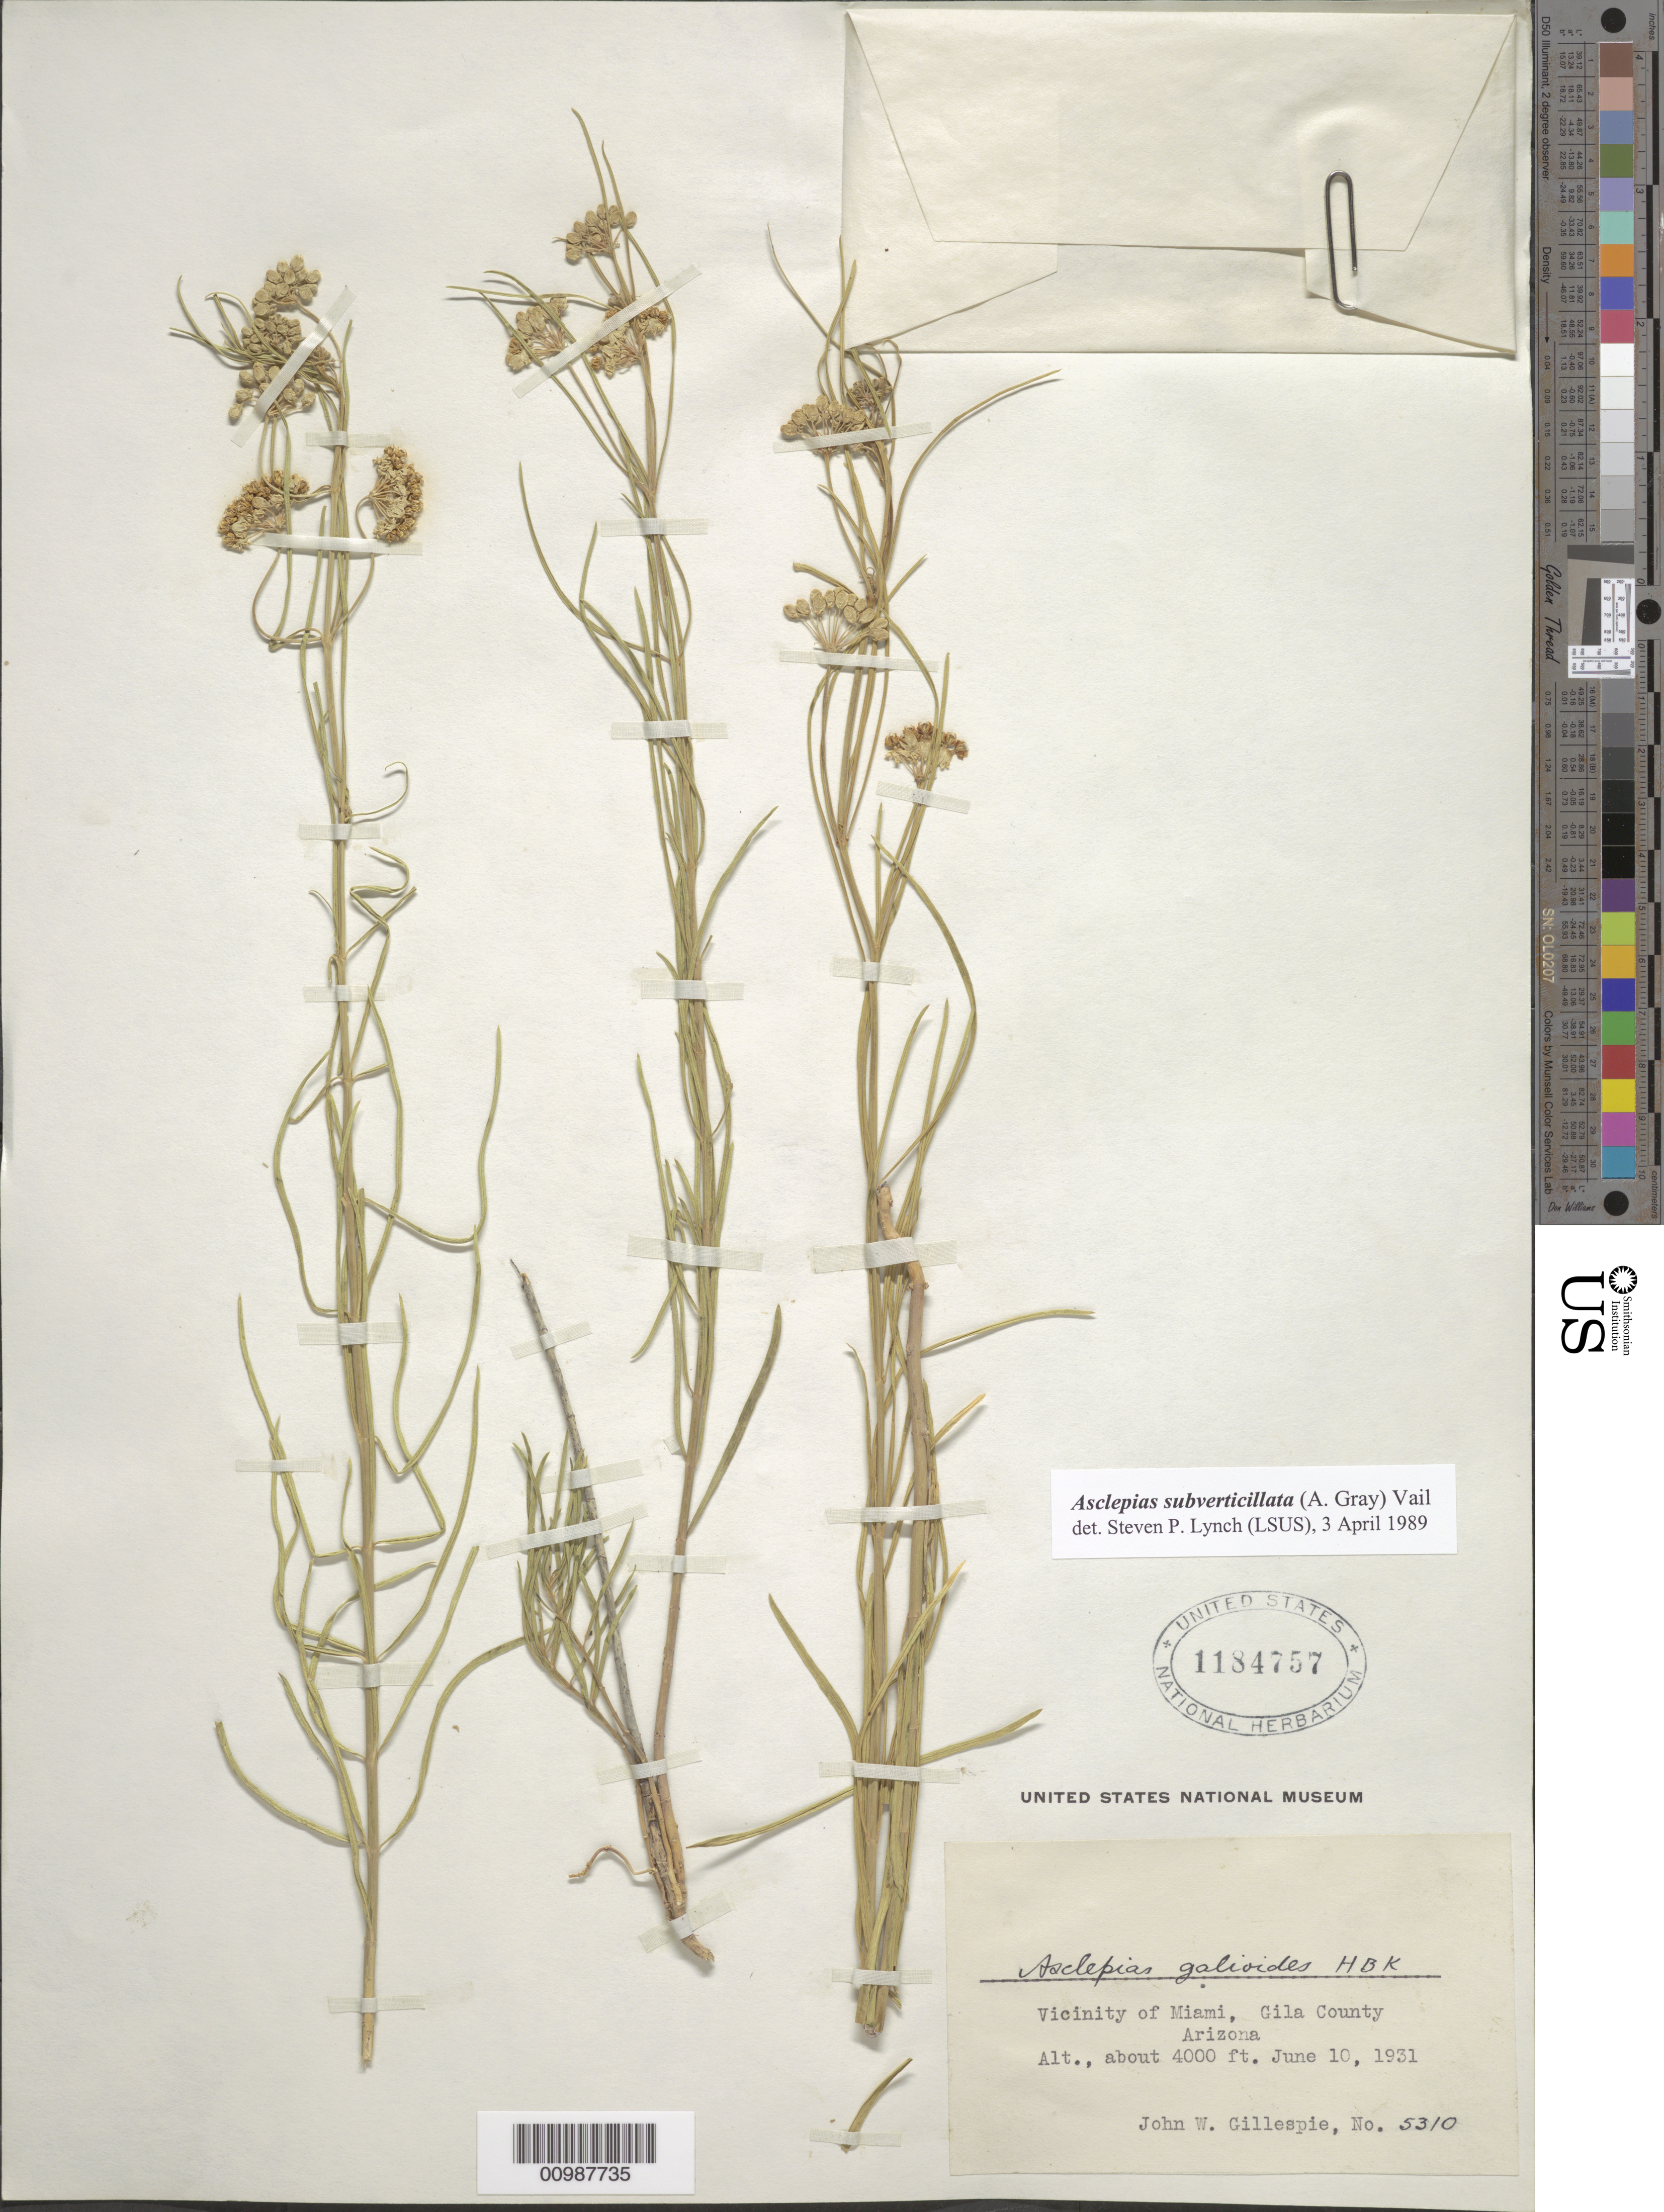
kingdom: Plantae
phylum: Tracheophyta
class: Magnoliopsida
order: Gentianales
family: Apocynaceae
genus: Asclepias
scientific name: Asclepias subverticillata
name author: (A. Gray) Vail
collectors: J. W. Gillespie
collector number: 5310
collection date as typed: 10 Jun 1931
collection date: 1931-06-10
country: United States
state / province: Arizona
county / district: Gila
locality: Vicinity of Miami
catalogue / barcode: US 1184757